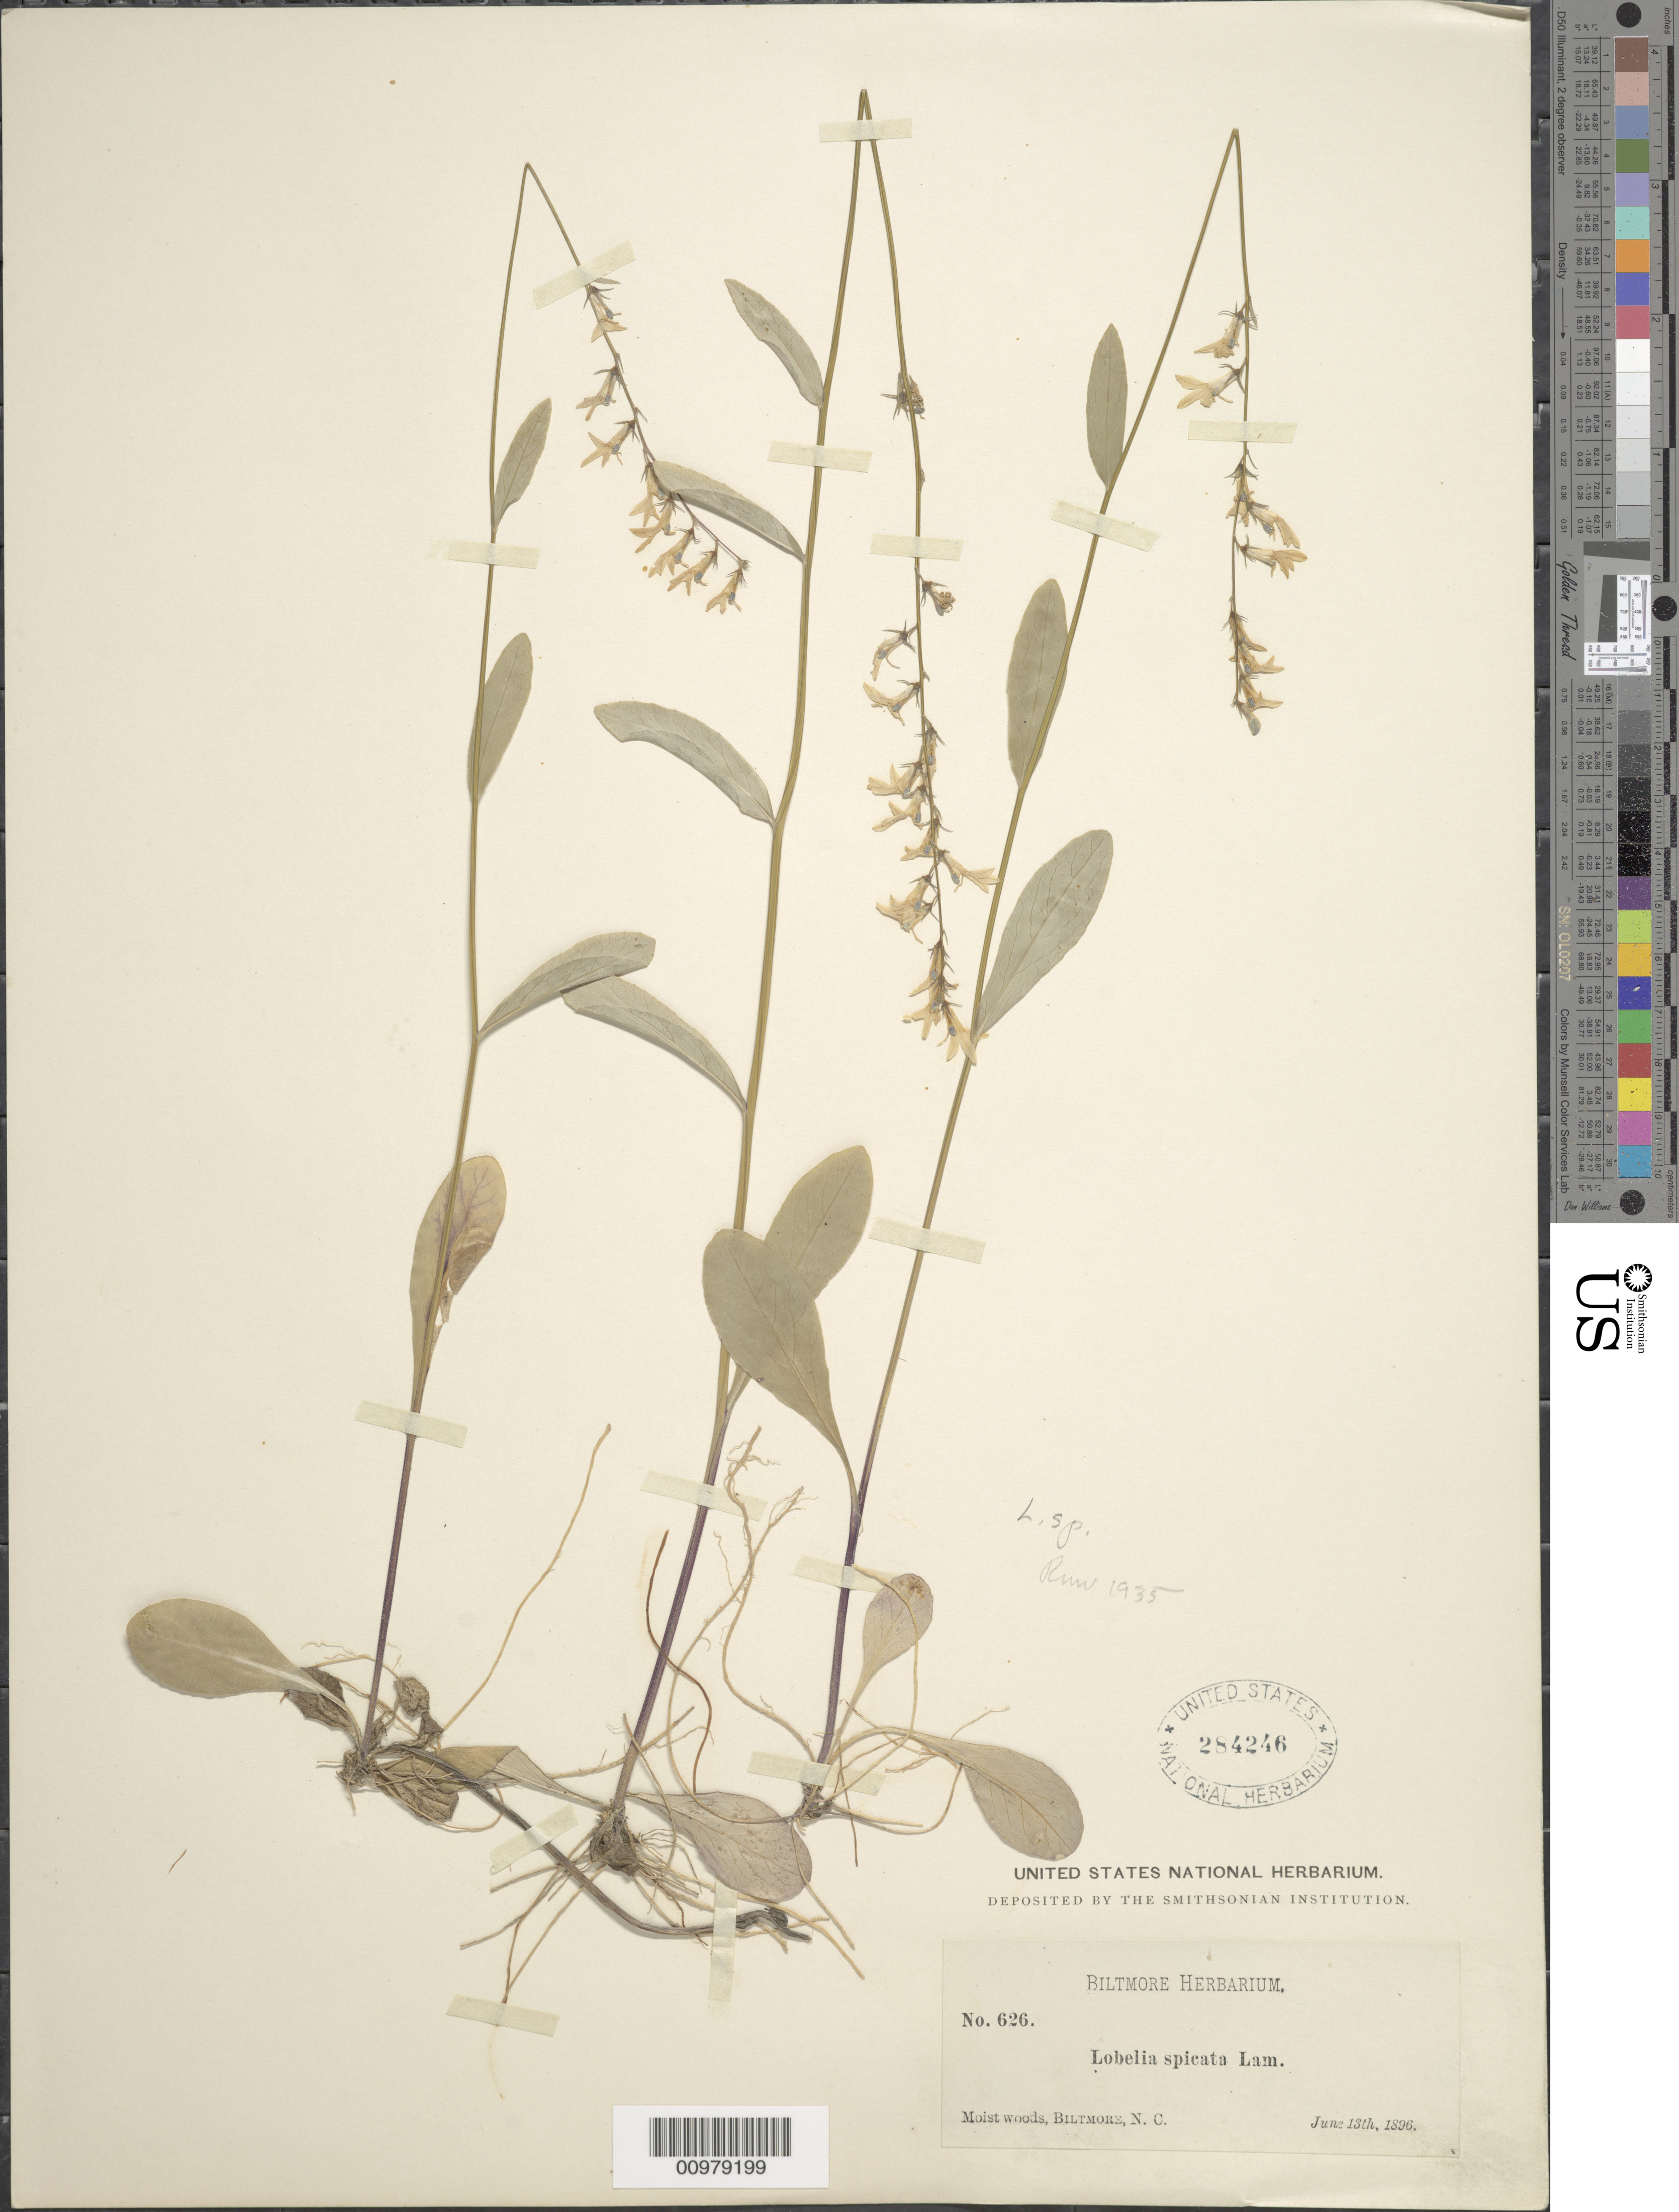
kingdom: Plantae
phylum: Tracheophyta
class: Magnoliopsida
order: Asterales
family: Campanulaceae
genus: Lobelia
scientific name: Lobelia spicata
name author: Lam.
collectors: ex herb. Biltmore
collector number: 626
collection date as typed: June 13, 1896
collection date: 1896-06-13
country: United States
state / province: North Carolina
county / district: Buncombe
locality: Biltmore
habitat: moist woods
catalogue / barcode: US 284246